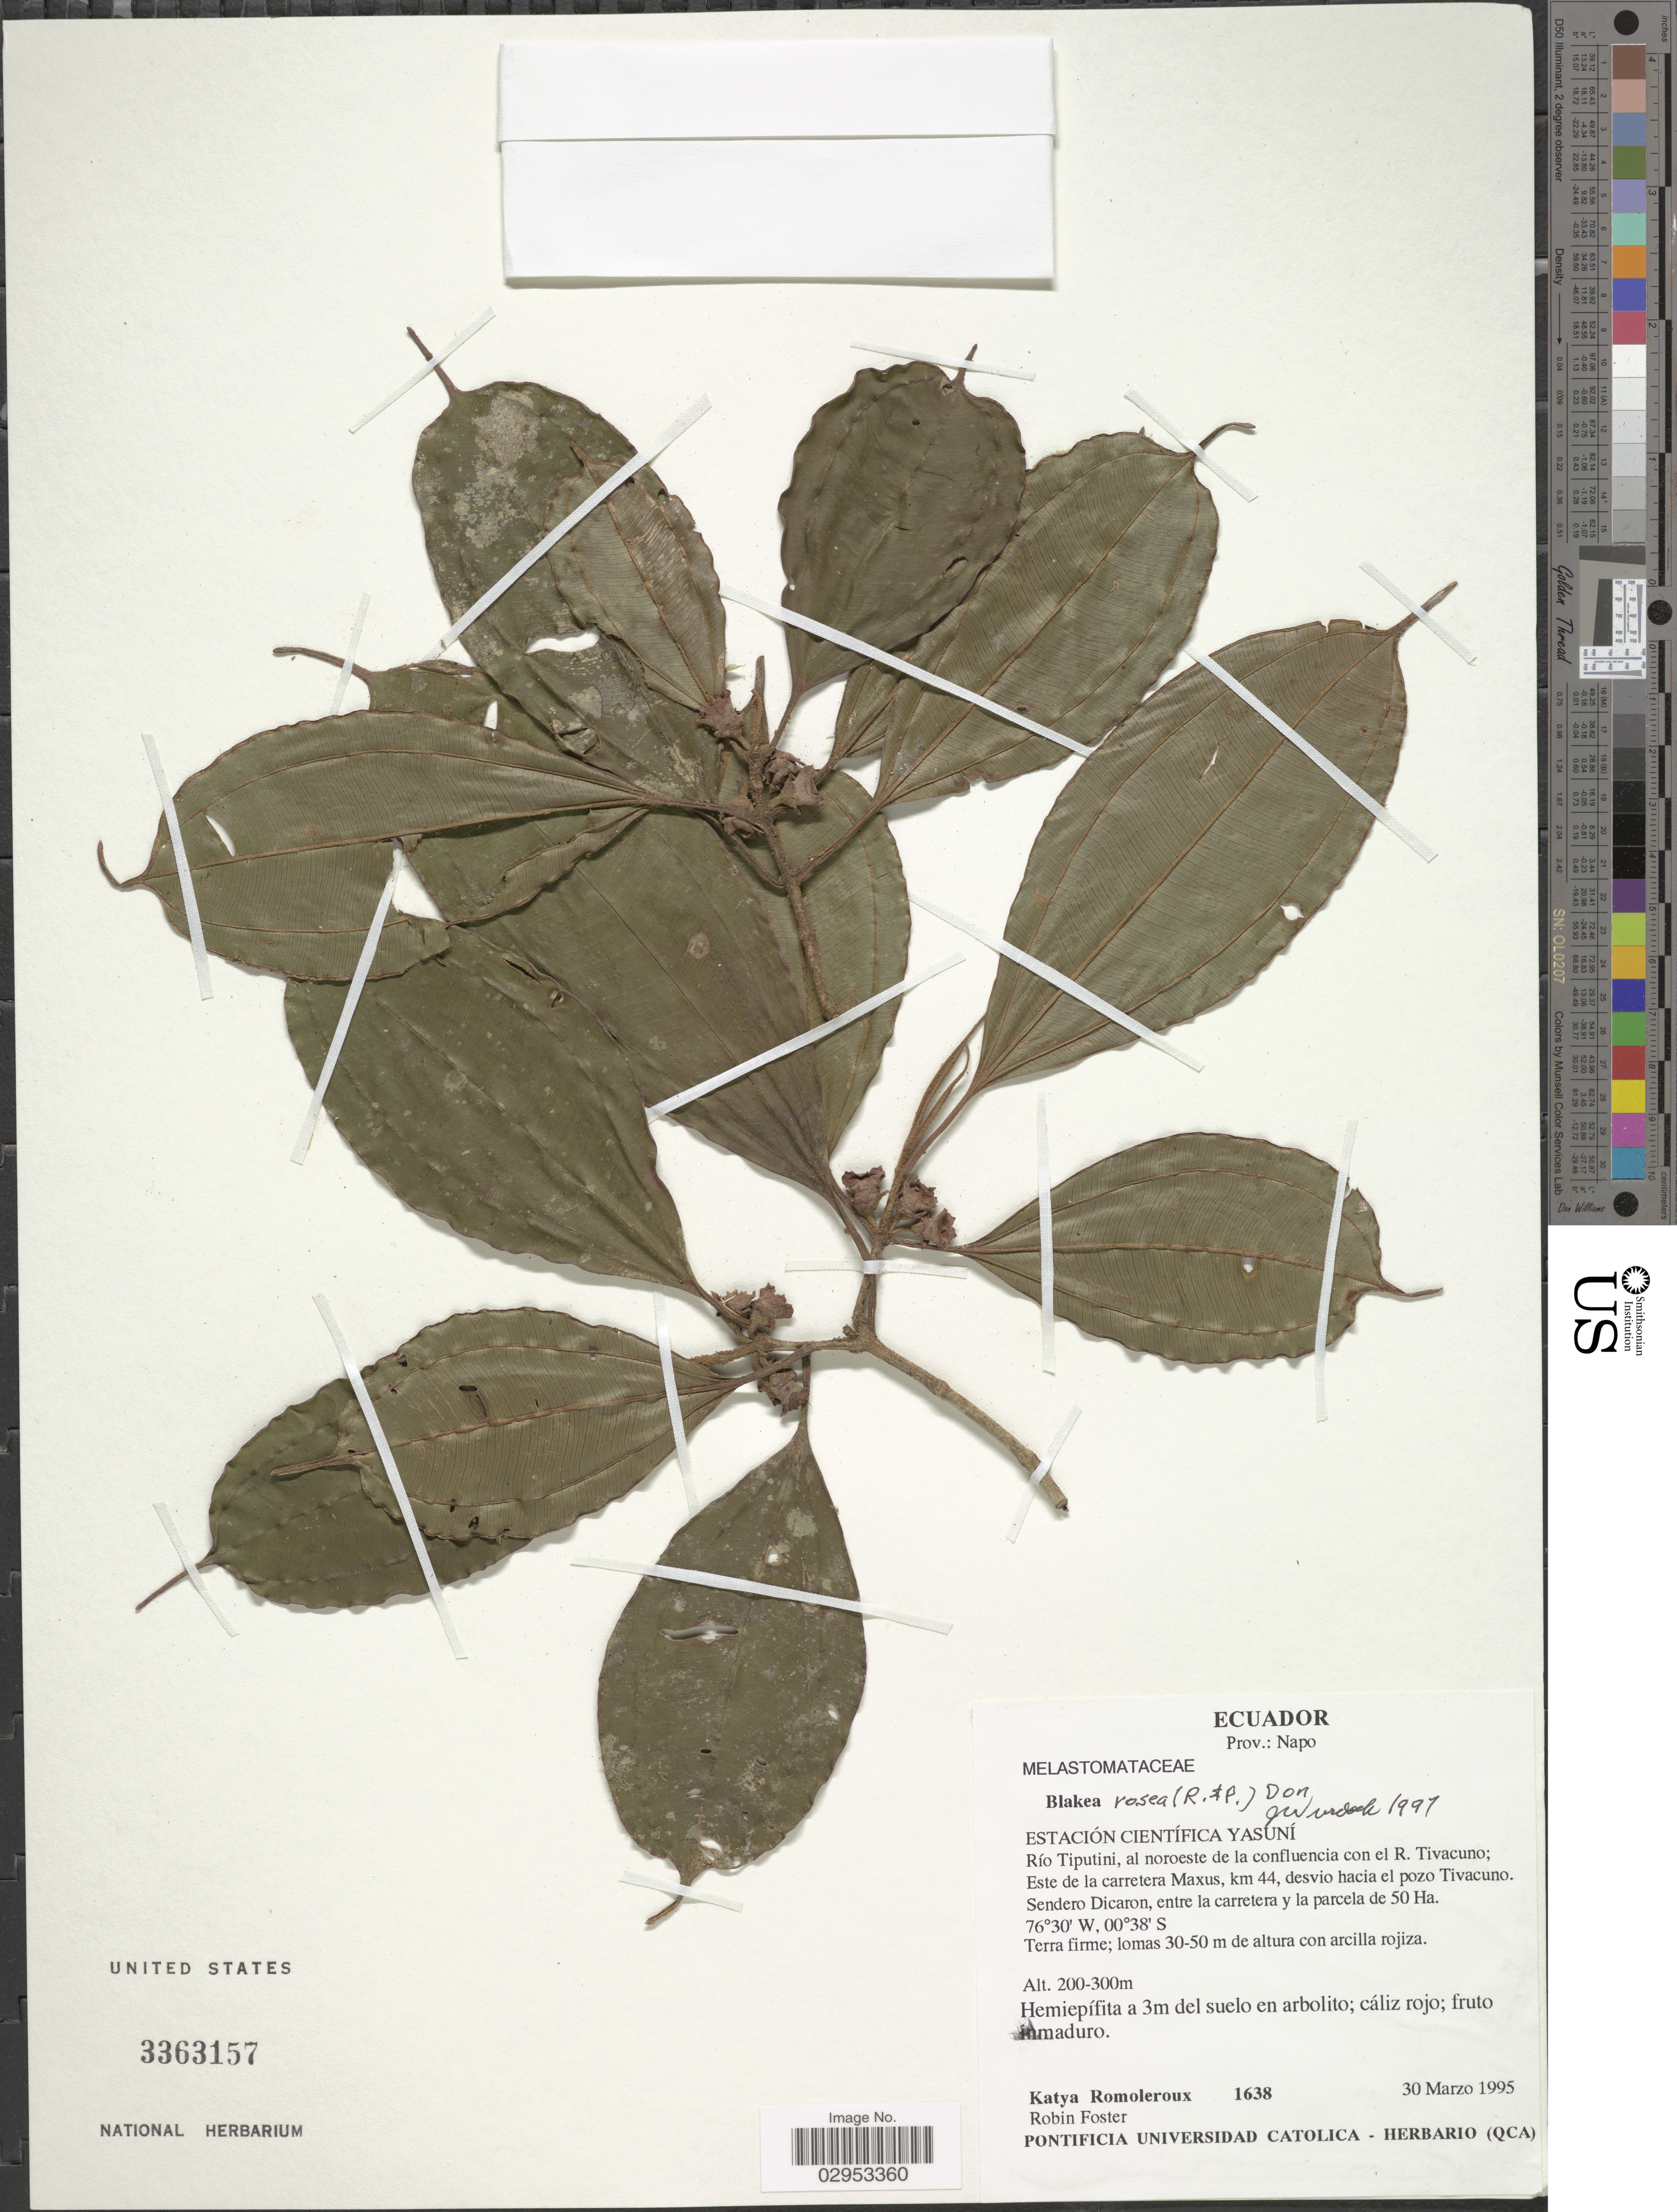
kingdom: Plantae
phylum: Tracheophyta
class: Magnoliopsida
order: Myrtales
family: Melastomataceae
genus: Blakea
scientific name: Blakea rosea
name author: D. Don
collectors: K. Romoleroux & R. B. Foster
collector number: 1638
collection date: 1995-03-30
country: Ecuador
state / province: Napo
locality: Estación Científica Yasuní. Río Tiputini, al noroeste de la confluencia con el R. Tivacuno; Este de la carretera Maxus, km 44, desvio hacia el pozo Tivacuno. Sendero Dicaron, entre la carretera y la parcela de 50 Ha.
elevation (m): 200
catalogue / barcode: US 3363157